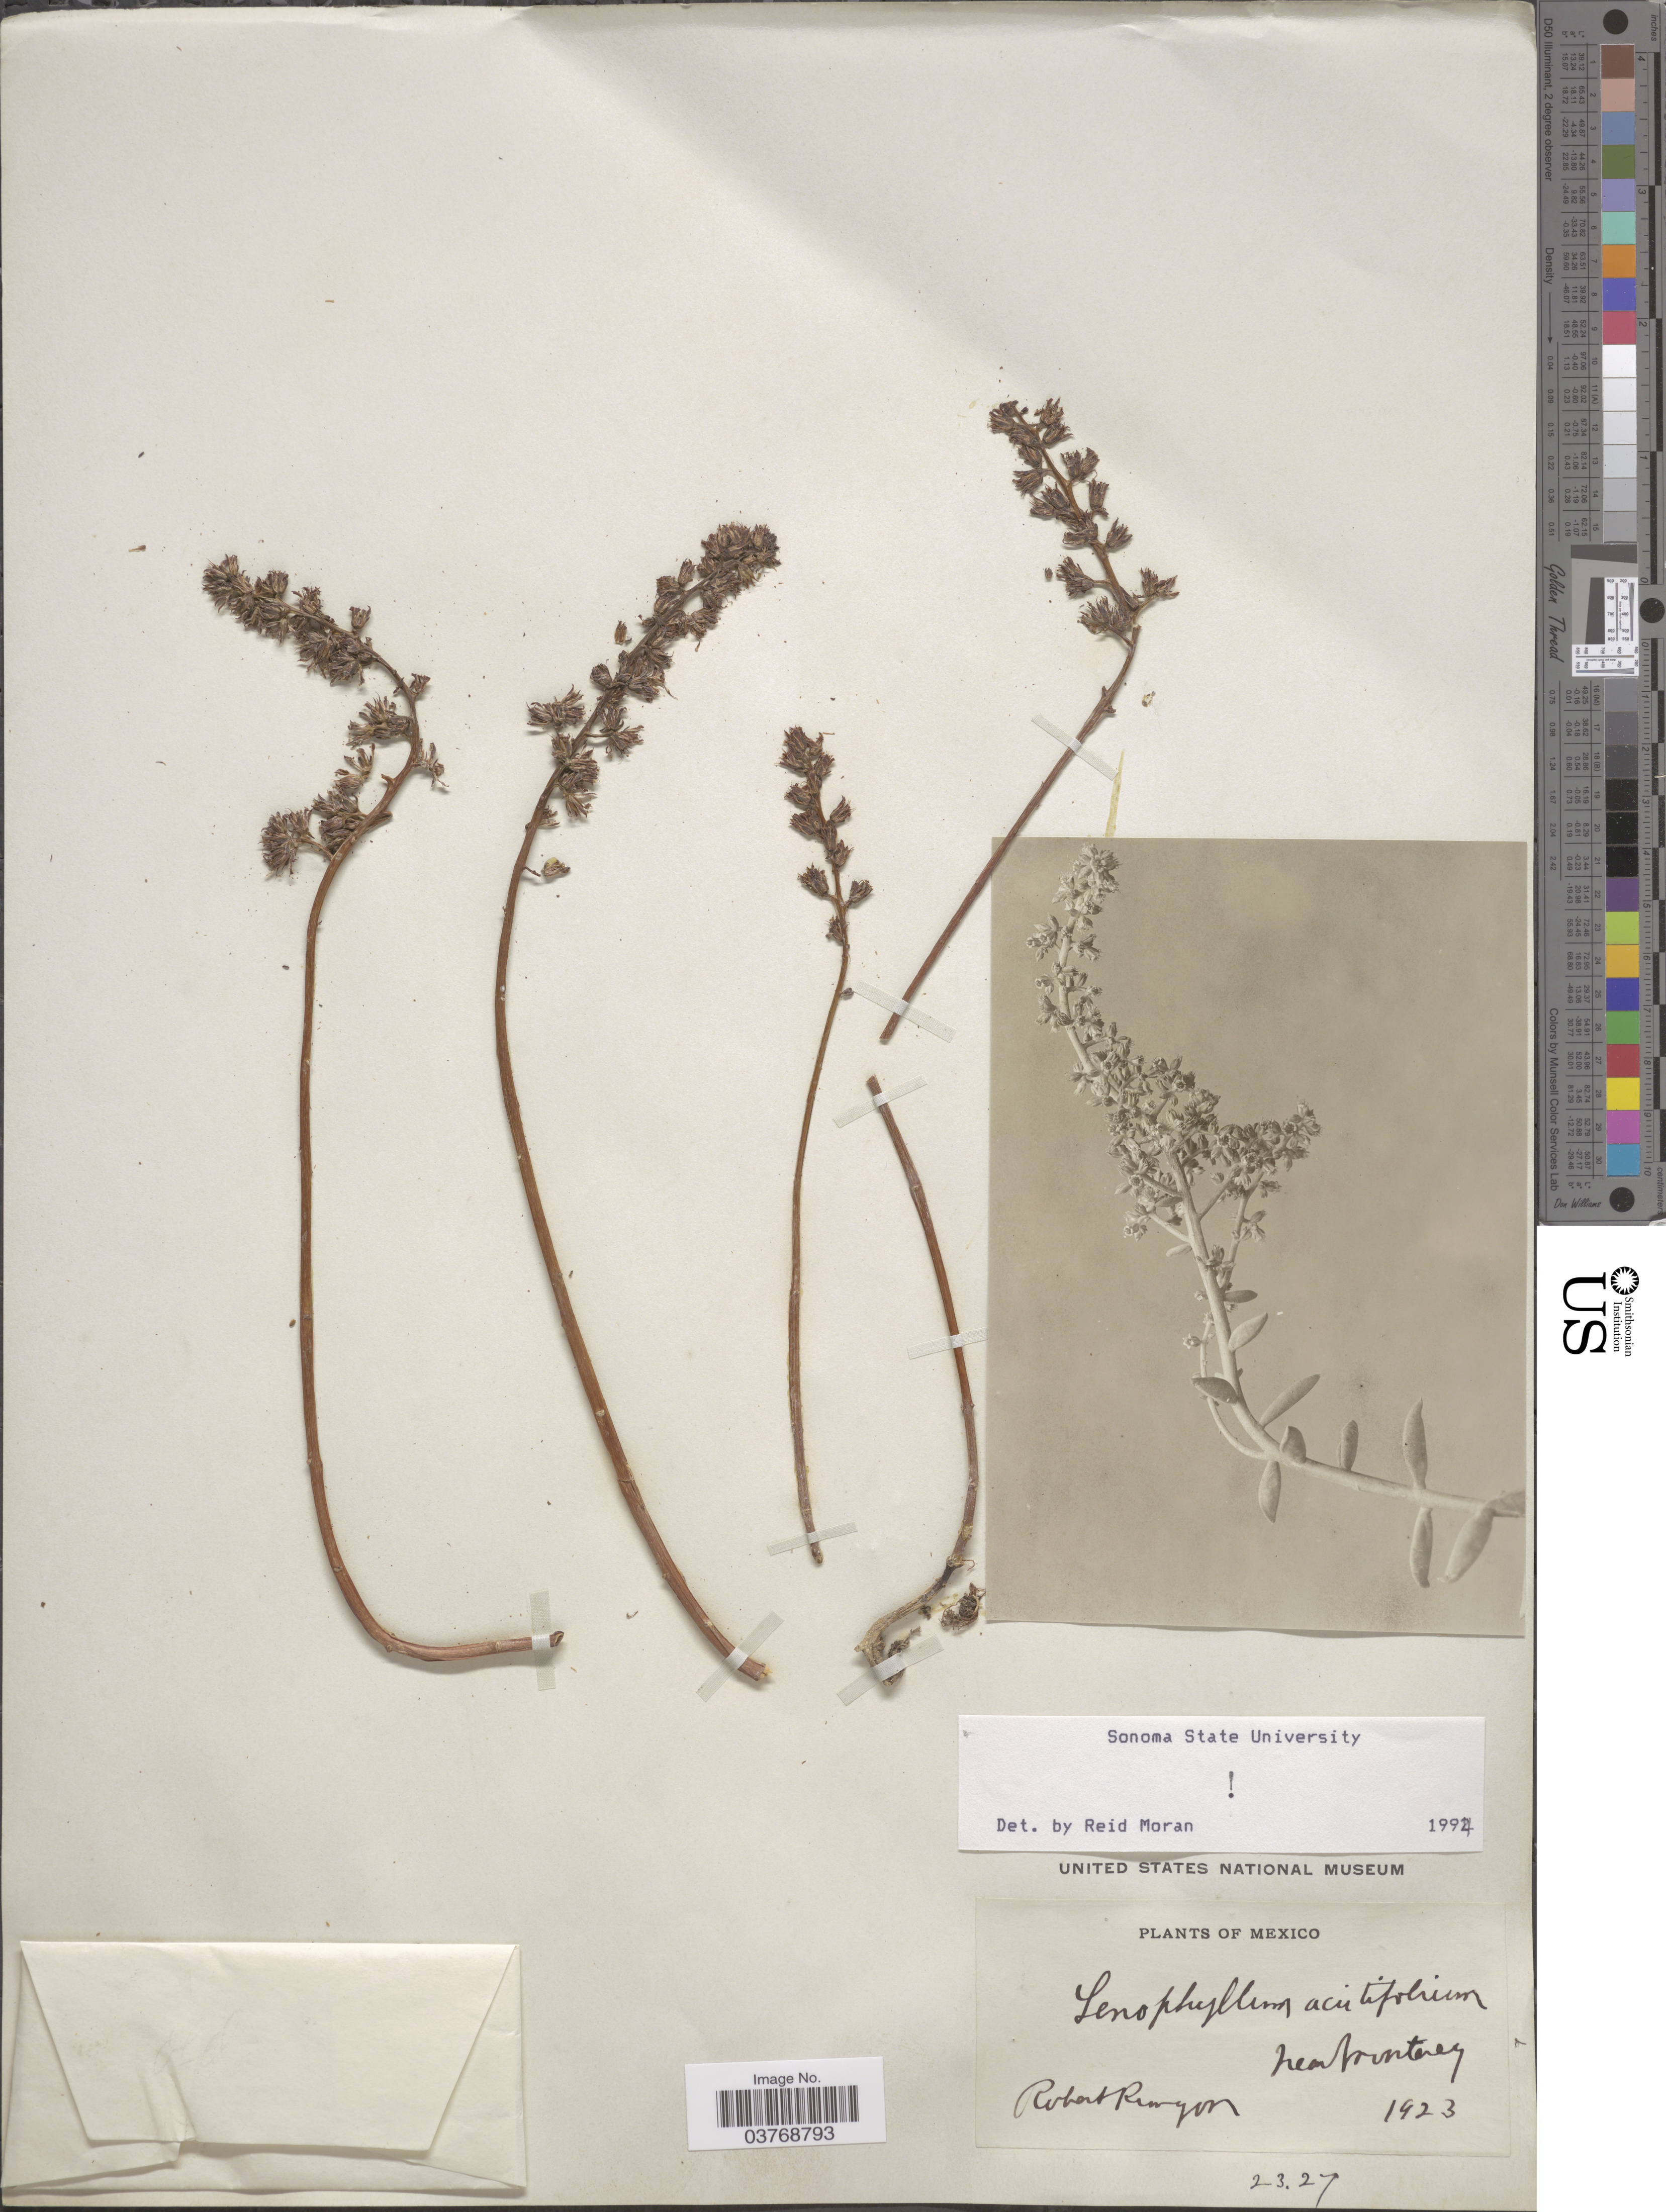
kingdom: Plantae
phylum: Tracheophyta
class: Magnoliopsida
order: Saxifragales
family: Crassulaceae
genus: Lenophyllum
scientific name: Lenophyllum acutifolium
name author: Rose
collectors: R. Runyon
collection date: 1923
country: Mexico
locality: Near Monterey.